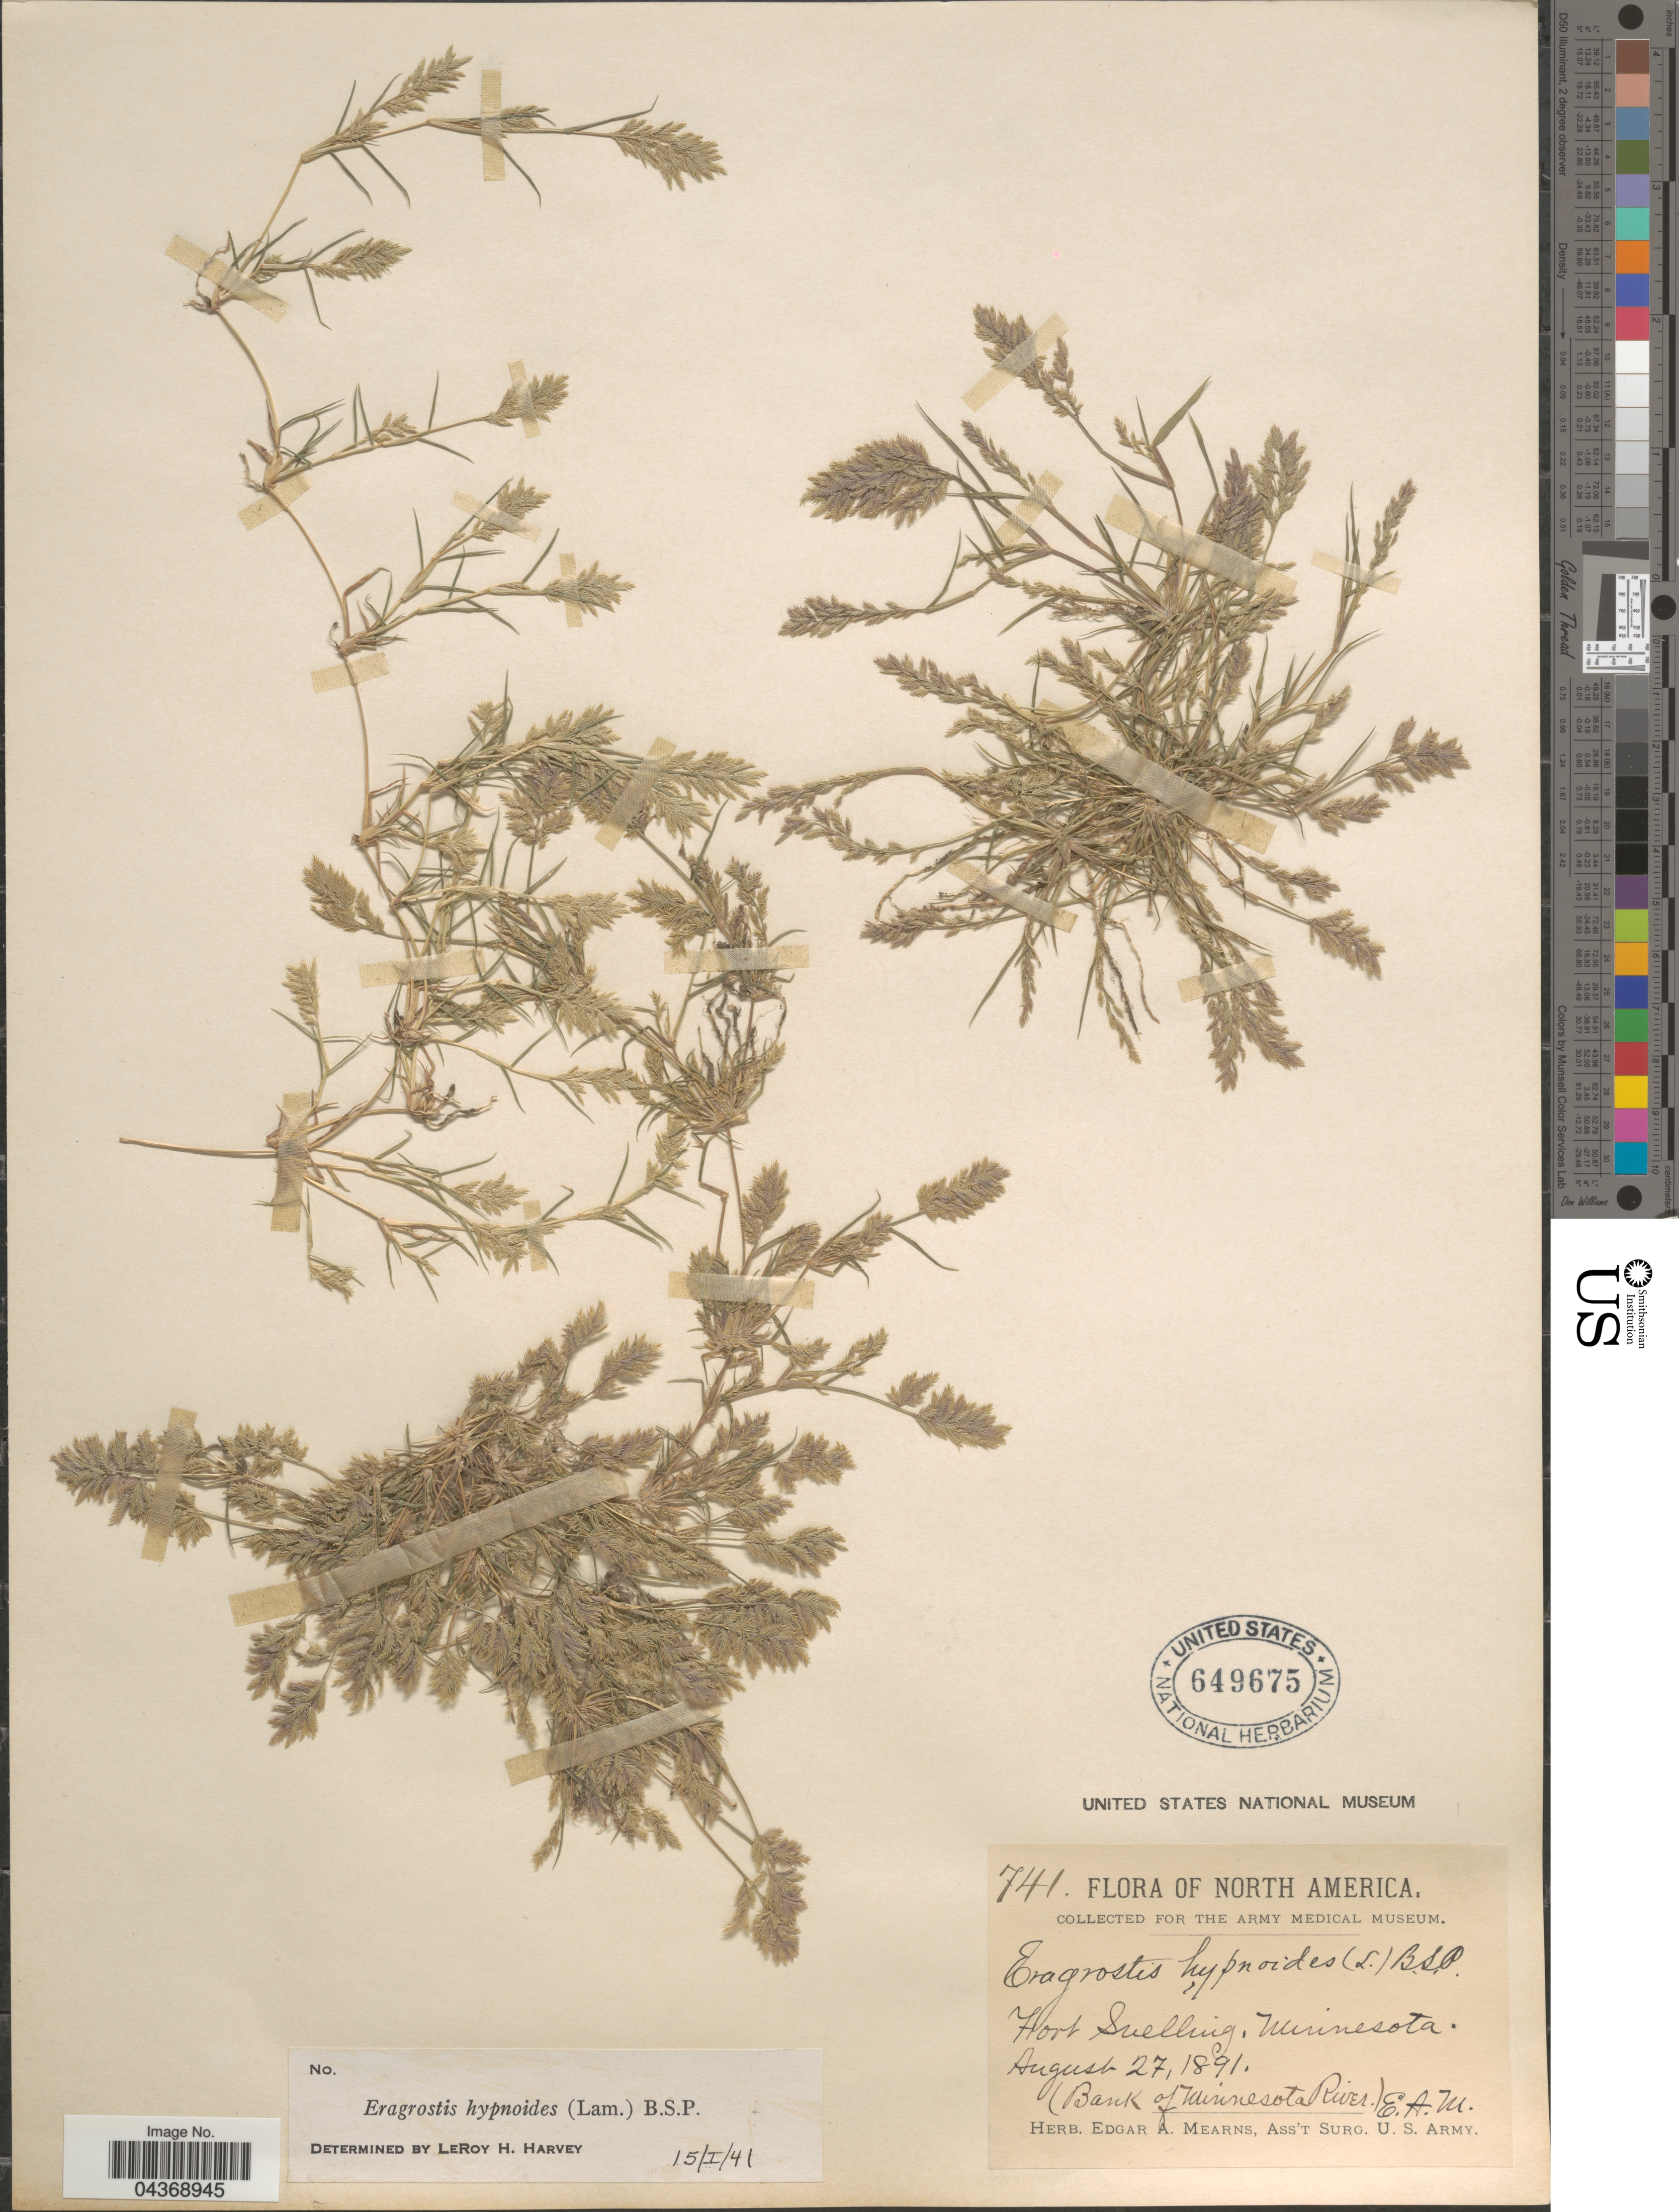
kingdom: Plantae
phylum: Tracheophyta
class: Liliopsida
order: Poales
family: Poaceae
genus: Eragrostis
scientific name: Eragrostis intermedia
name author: Hitchc.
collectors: E. A. Mearns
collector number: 741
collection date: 1891-08-27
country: United States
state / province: Minnesota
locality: Fort Snelling. (Bank of Minnesota River.).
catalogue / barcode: US 649675